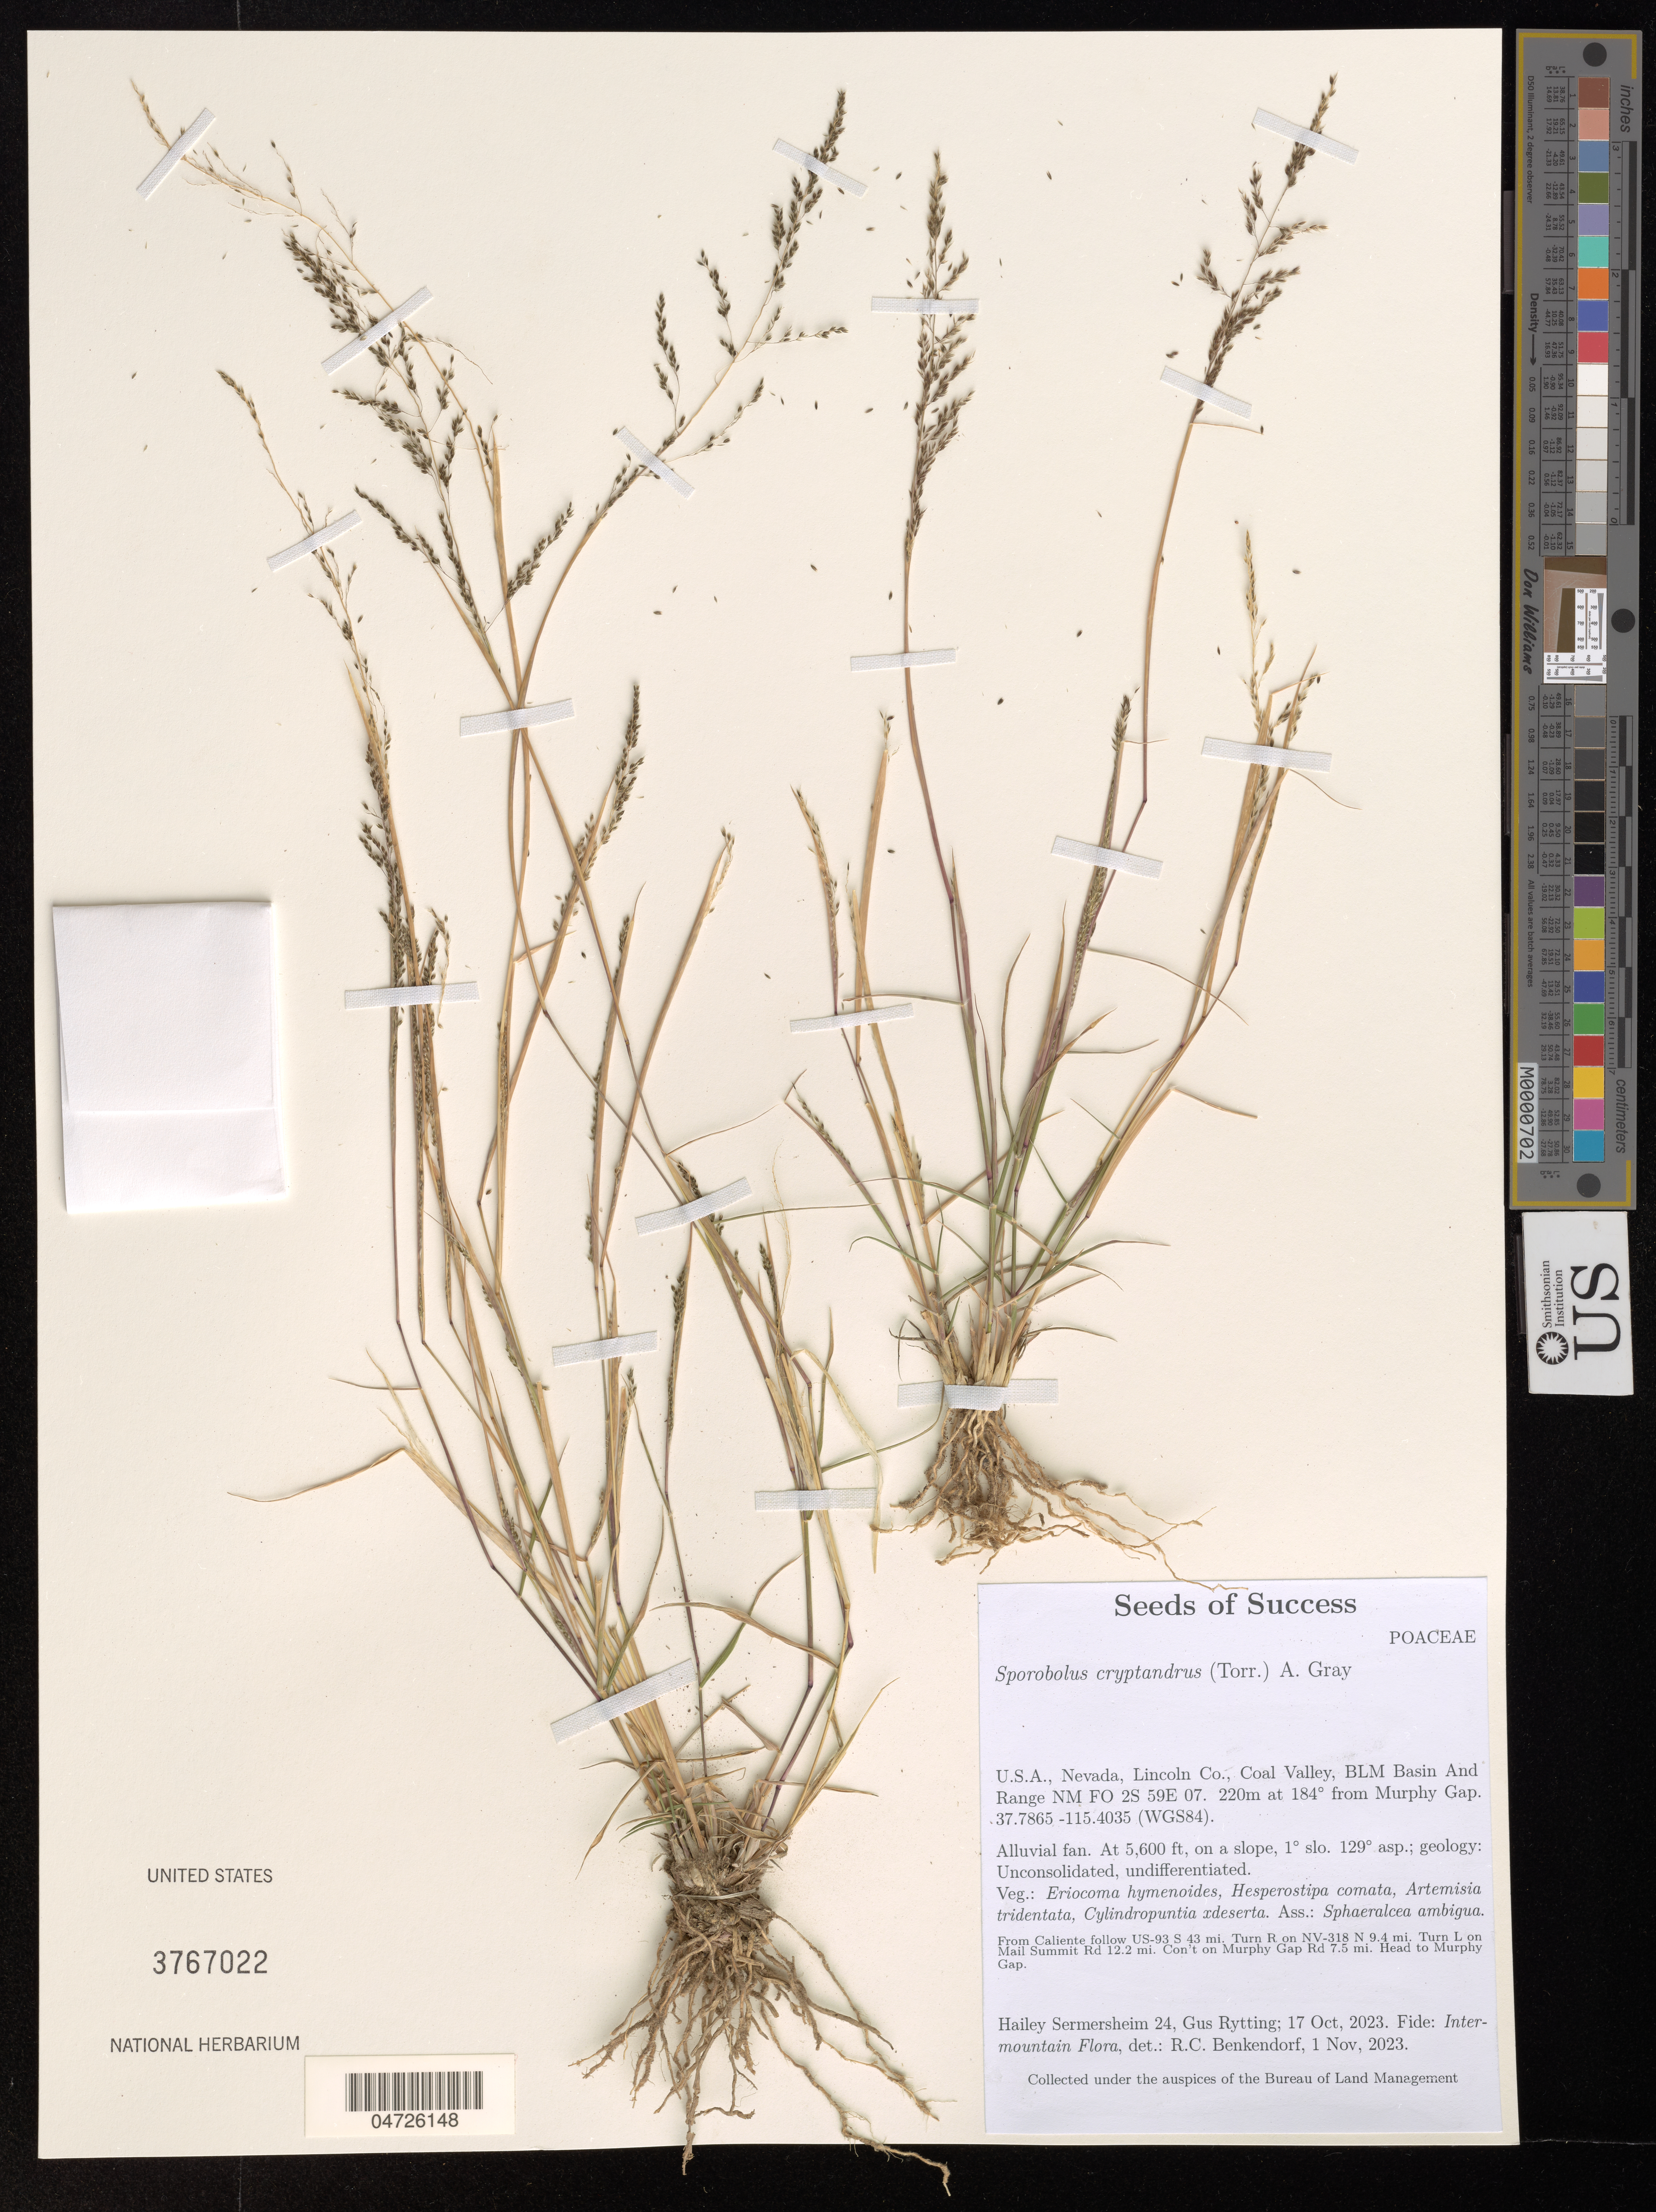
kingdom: Plantae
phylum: Tracheophyta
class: Liliopsida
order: Poales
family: Poaceae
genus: Sporobolus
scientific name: Sporobolus cryptandrus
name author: (Torr.) A. Gray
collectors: H. Sermersheim & G. Rytting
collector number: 24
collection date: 2023-10-17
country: United States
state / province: Nevada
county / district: Lincoln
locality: Lincoln Co., Coal Valley, BLM Basin And Range NM FO 2S 59E 07. 220m at 184º from Murphy Gap. (WGS84). From Caliente follow US-93 S 43 mi. Turn R on NV-318 N 9.4 mi. Turn L on Mail Summit Rd 12.2 mi. Con't on Murphy Gap Rd 7.5 mi. Head to Murphy Gap.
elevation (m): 1707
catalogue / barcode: US 3767022